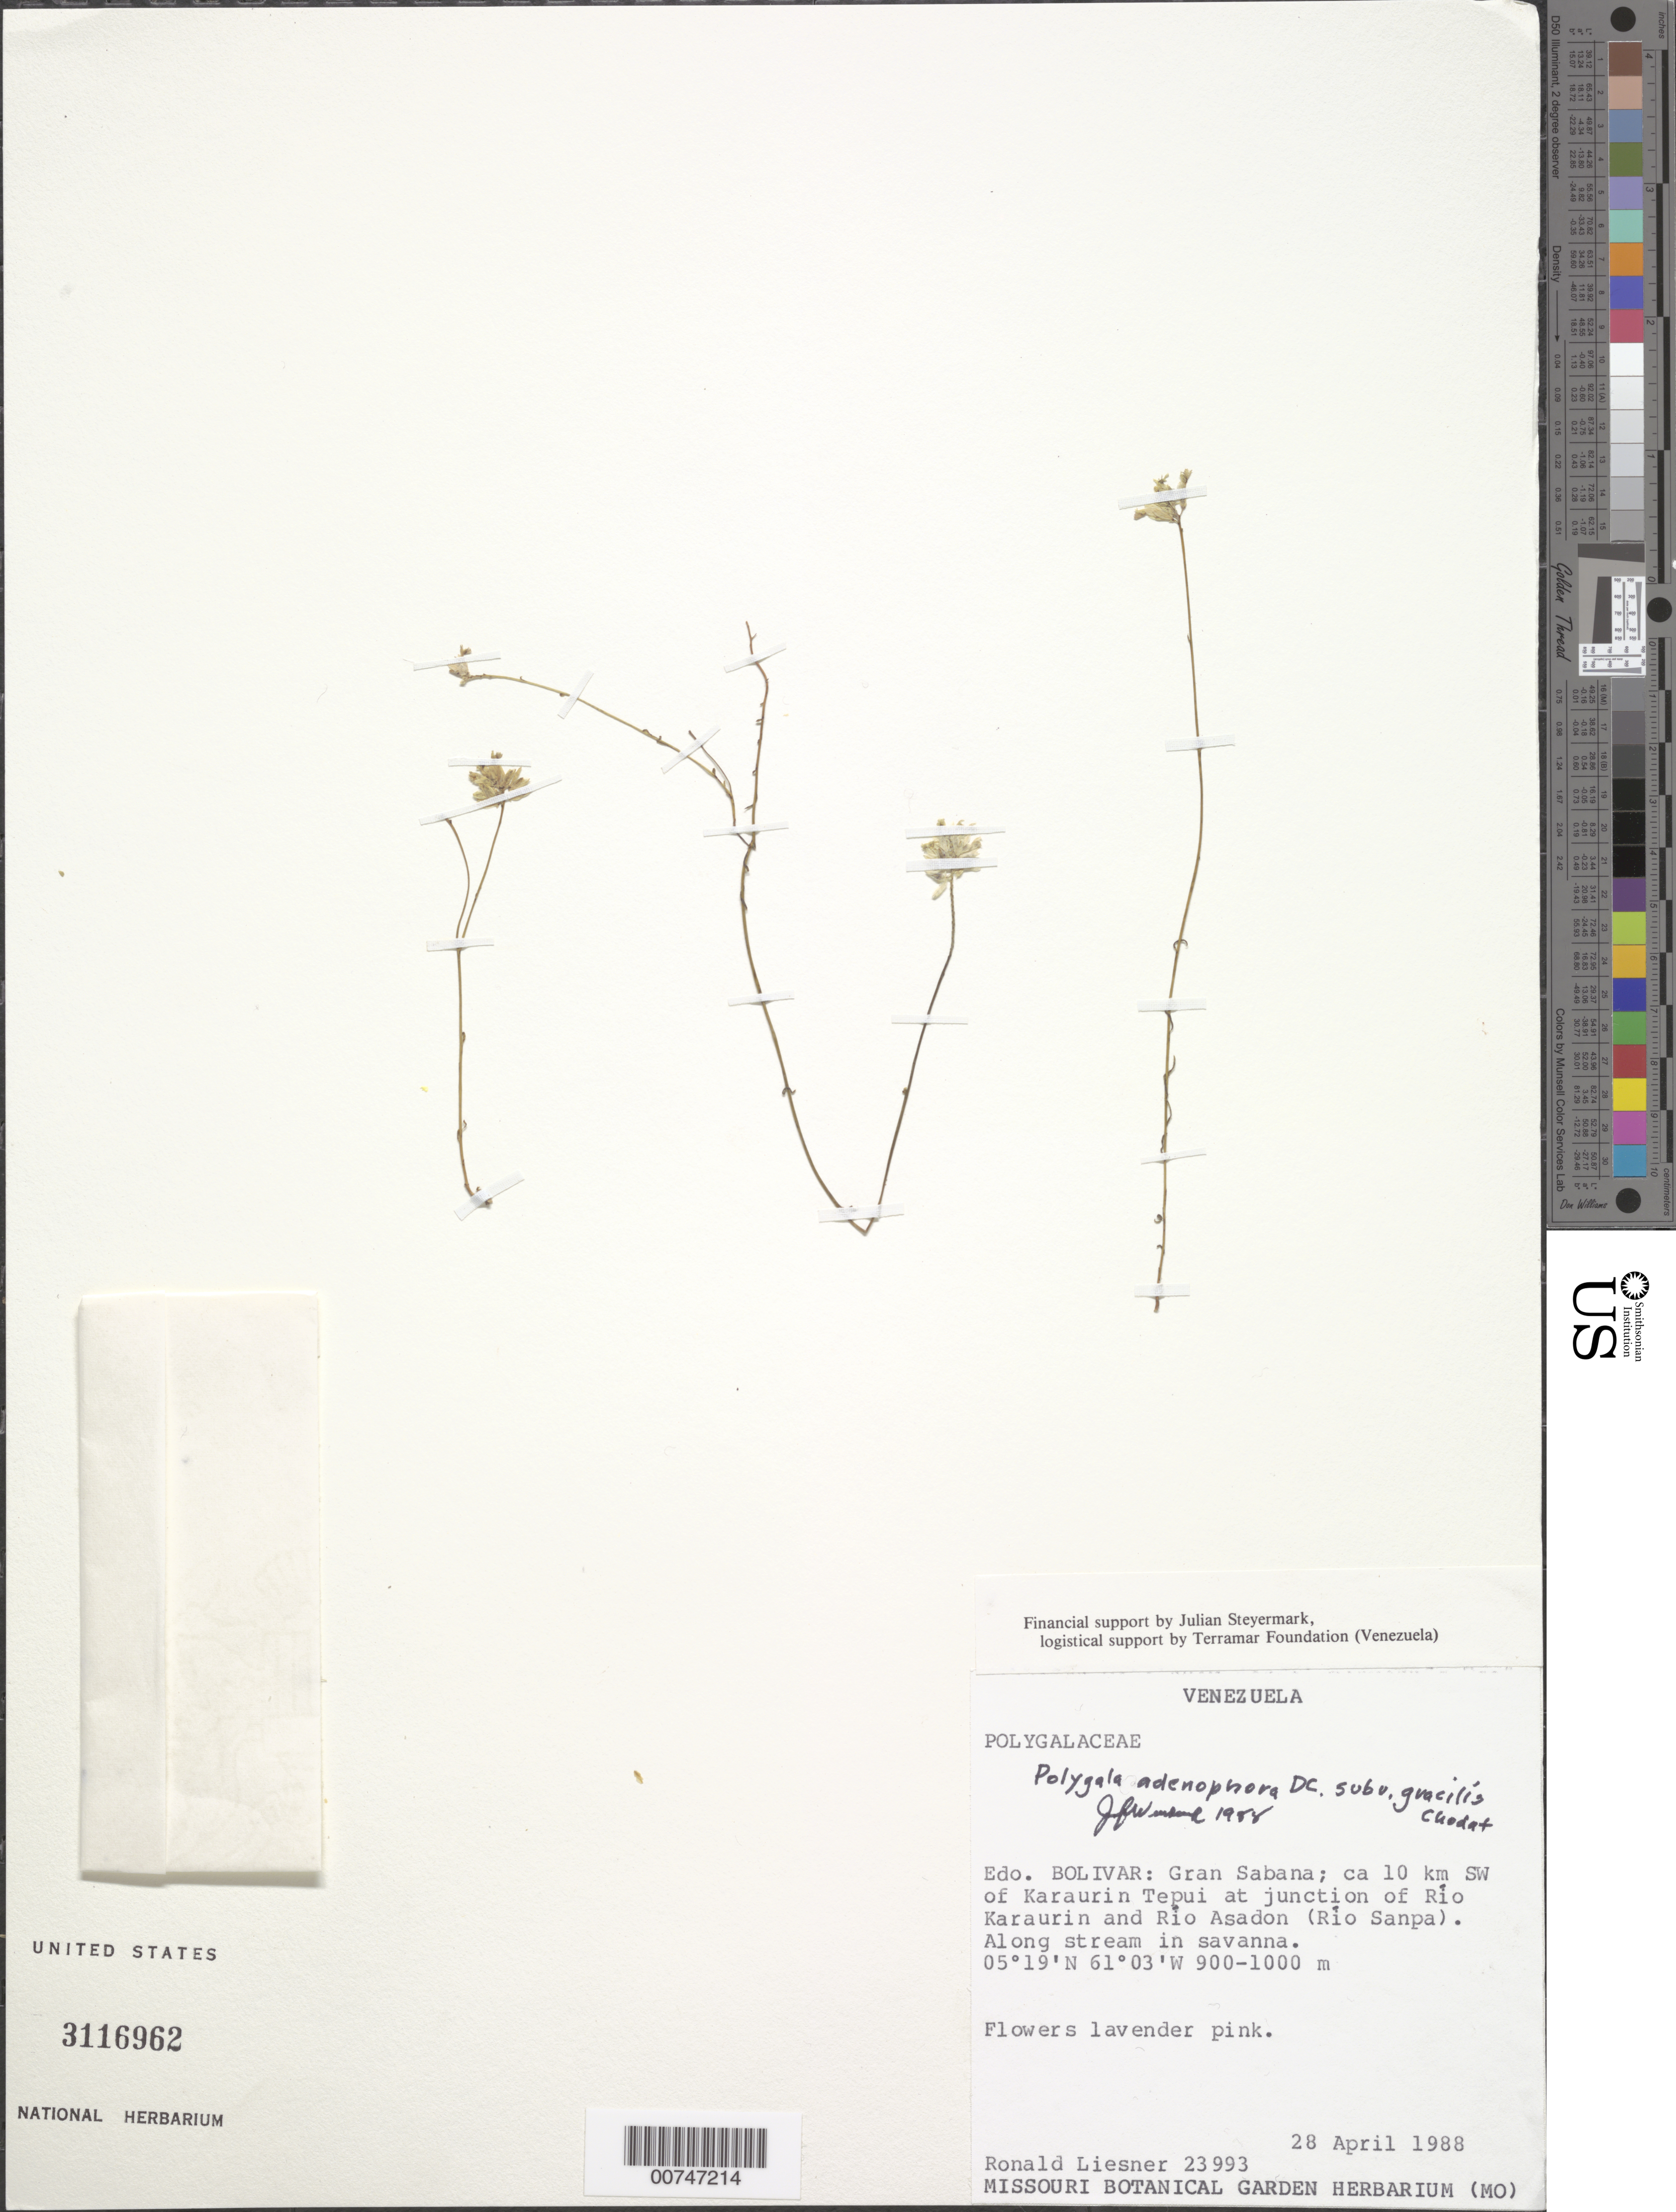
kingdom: Plantae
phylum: Tracheophyta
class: Magnoliopsida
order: Fabales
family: Polygalaceae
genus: Polygala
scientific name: Polygala adenophora subvar. gracilis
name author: Chodat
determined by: Wurdack, John J., (US), US (UNITED STATES)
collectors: R. L. Liesner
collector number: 23993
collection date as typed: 28-Apr-88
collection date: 1988-04-28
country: Venezuela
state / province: Bolívar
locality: Gran Sabana, ca 10 km SW of Karaurin tepuí at junction of Río Karaurin and Río Asadon (Río Sanpa)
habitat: Along stream in savanna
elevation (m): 900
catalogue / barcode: US 3116962